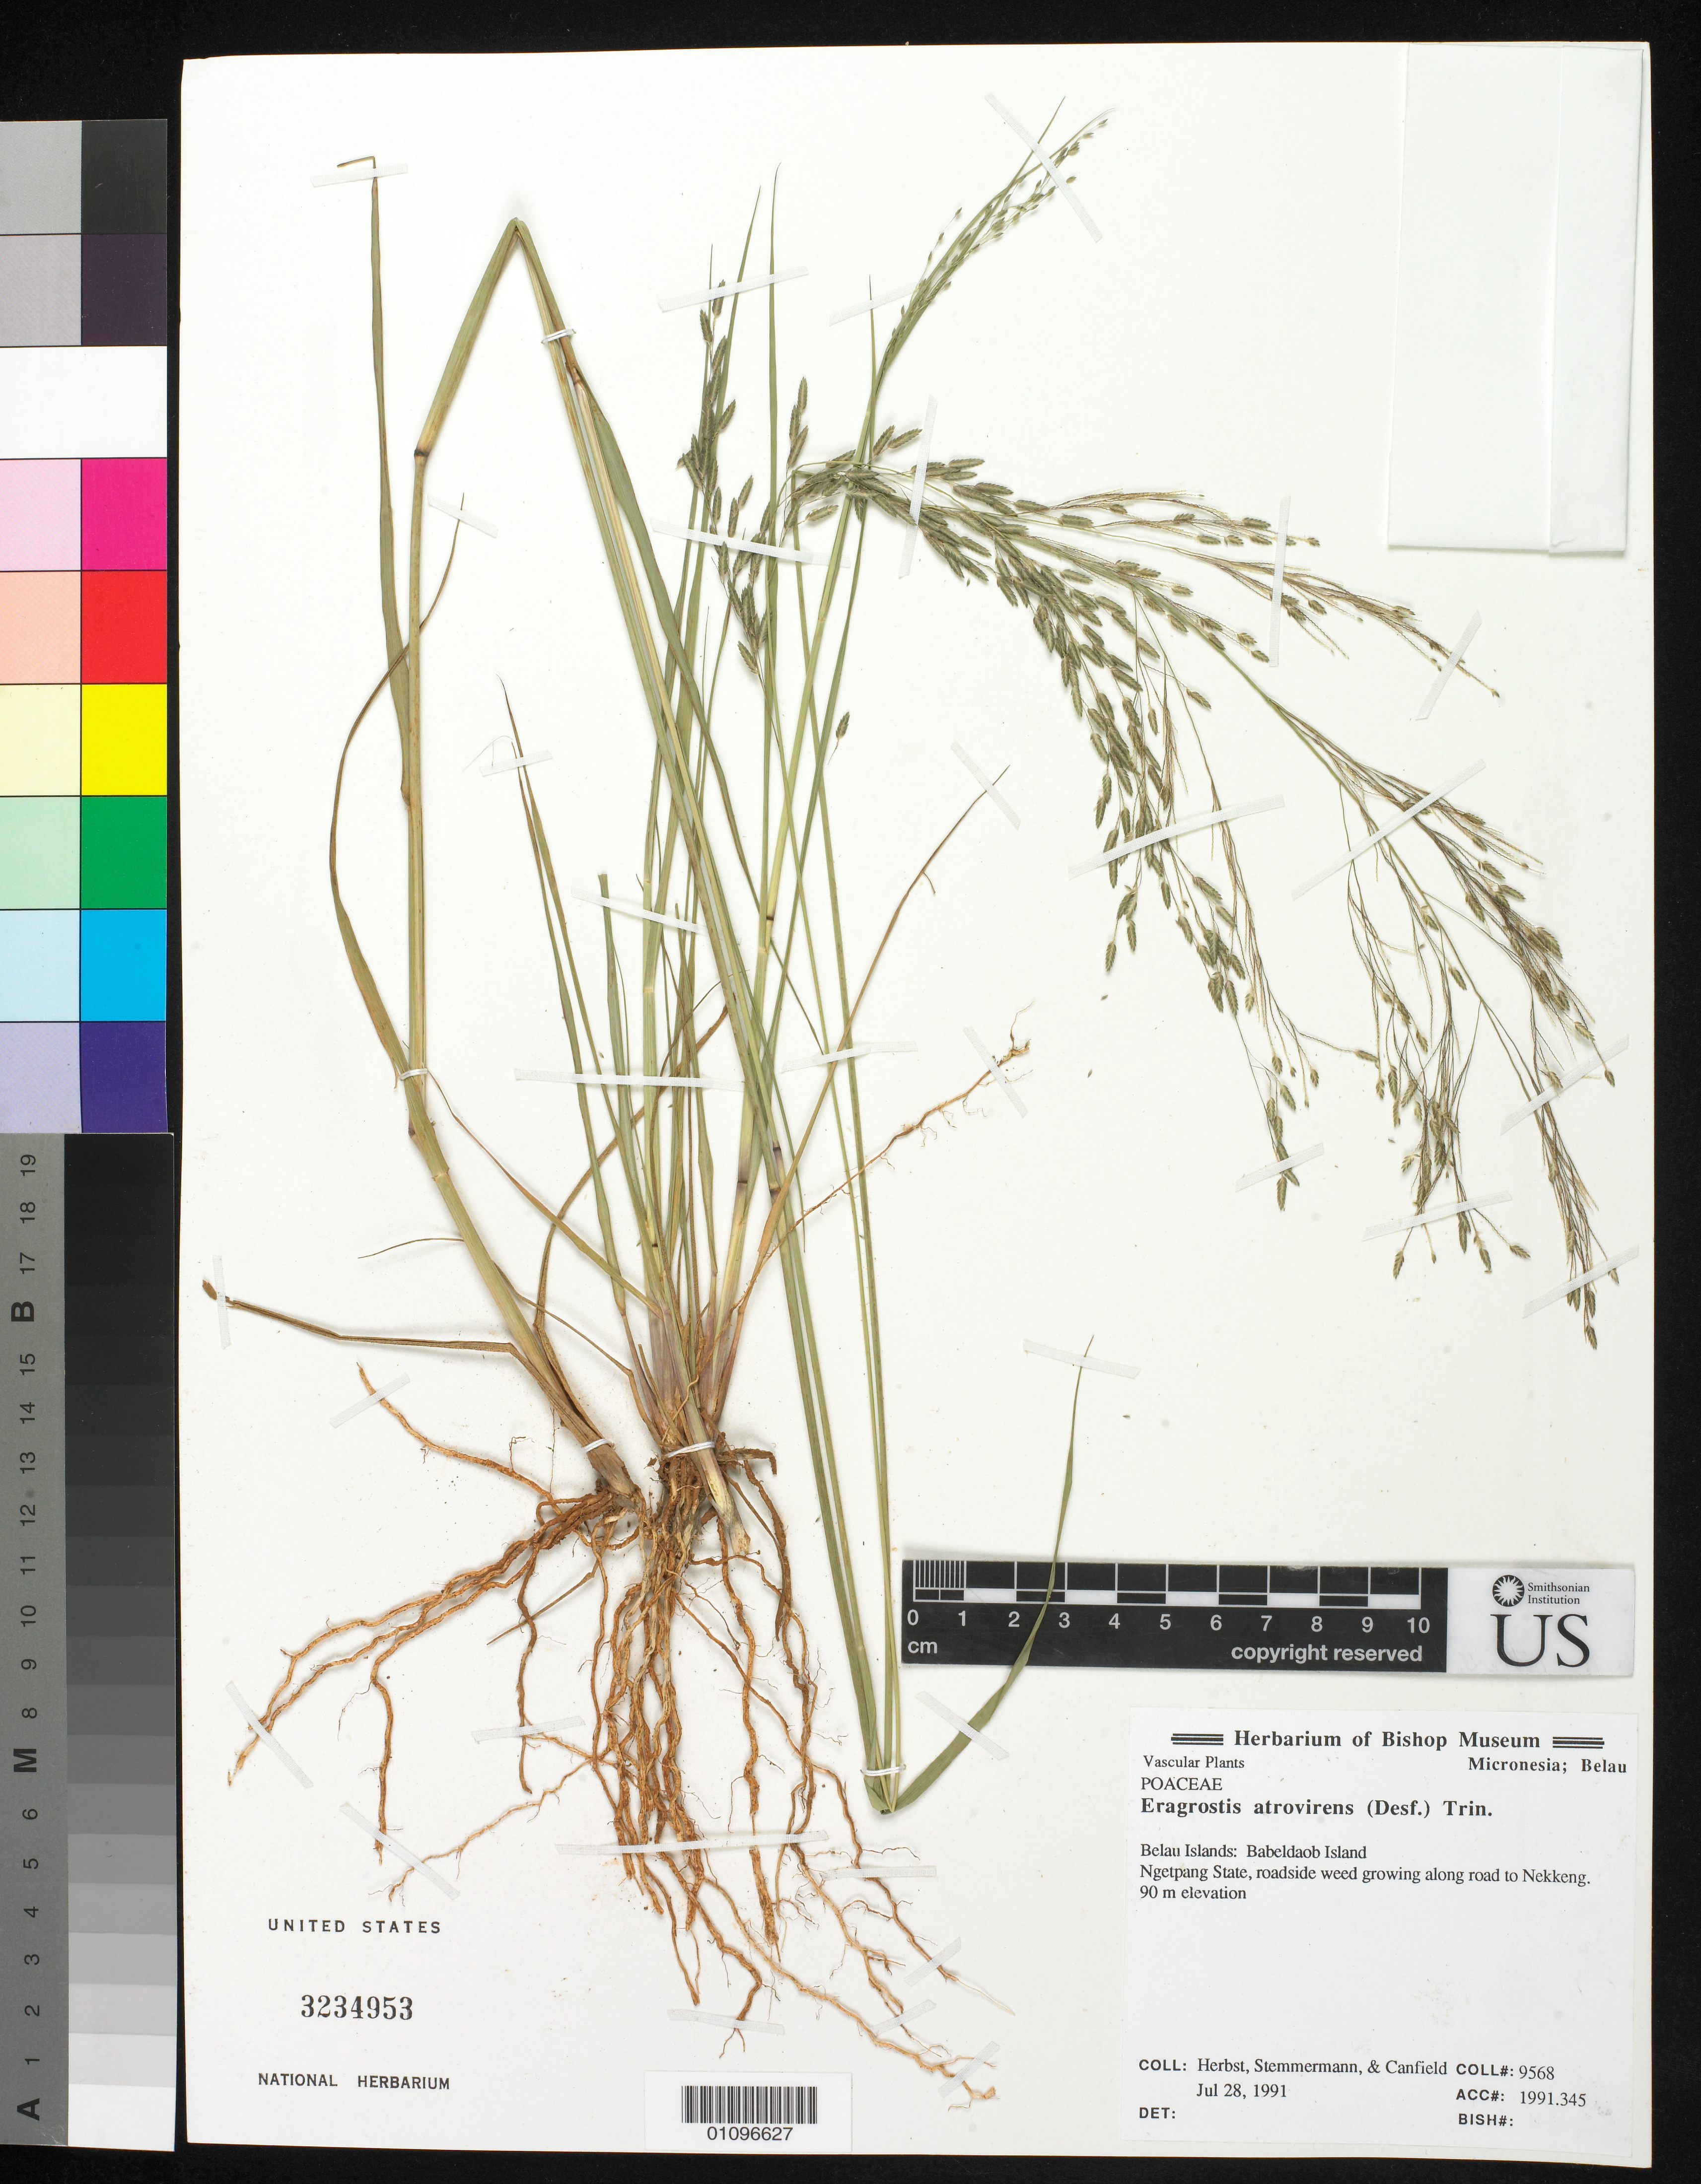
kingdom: Plantae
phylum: Tracheophyta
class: Liliopsida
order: Poales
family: Poaceae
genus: Eragrostis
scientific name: Eragrostis atrovirens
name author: (Desf.) Trin. ex Steud.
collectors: D. R. Herbst, -. Stemmermann & J. Canfield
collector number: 9568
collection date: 1991-07-28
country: Palau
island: Babeldaob [Babelthuap]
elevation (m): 90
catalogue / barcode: US 3234953